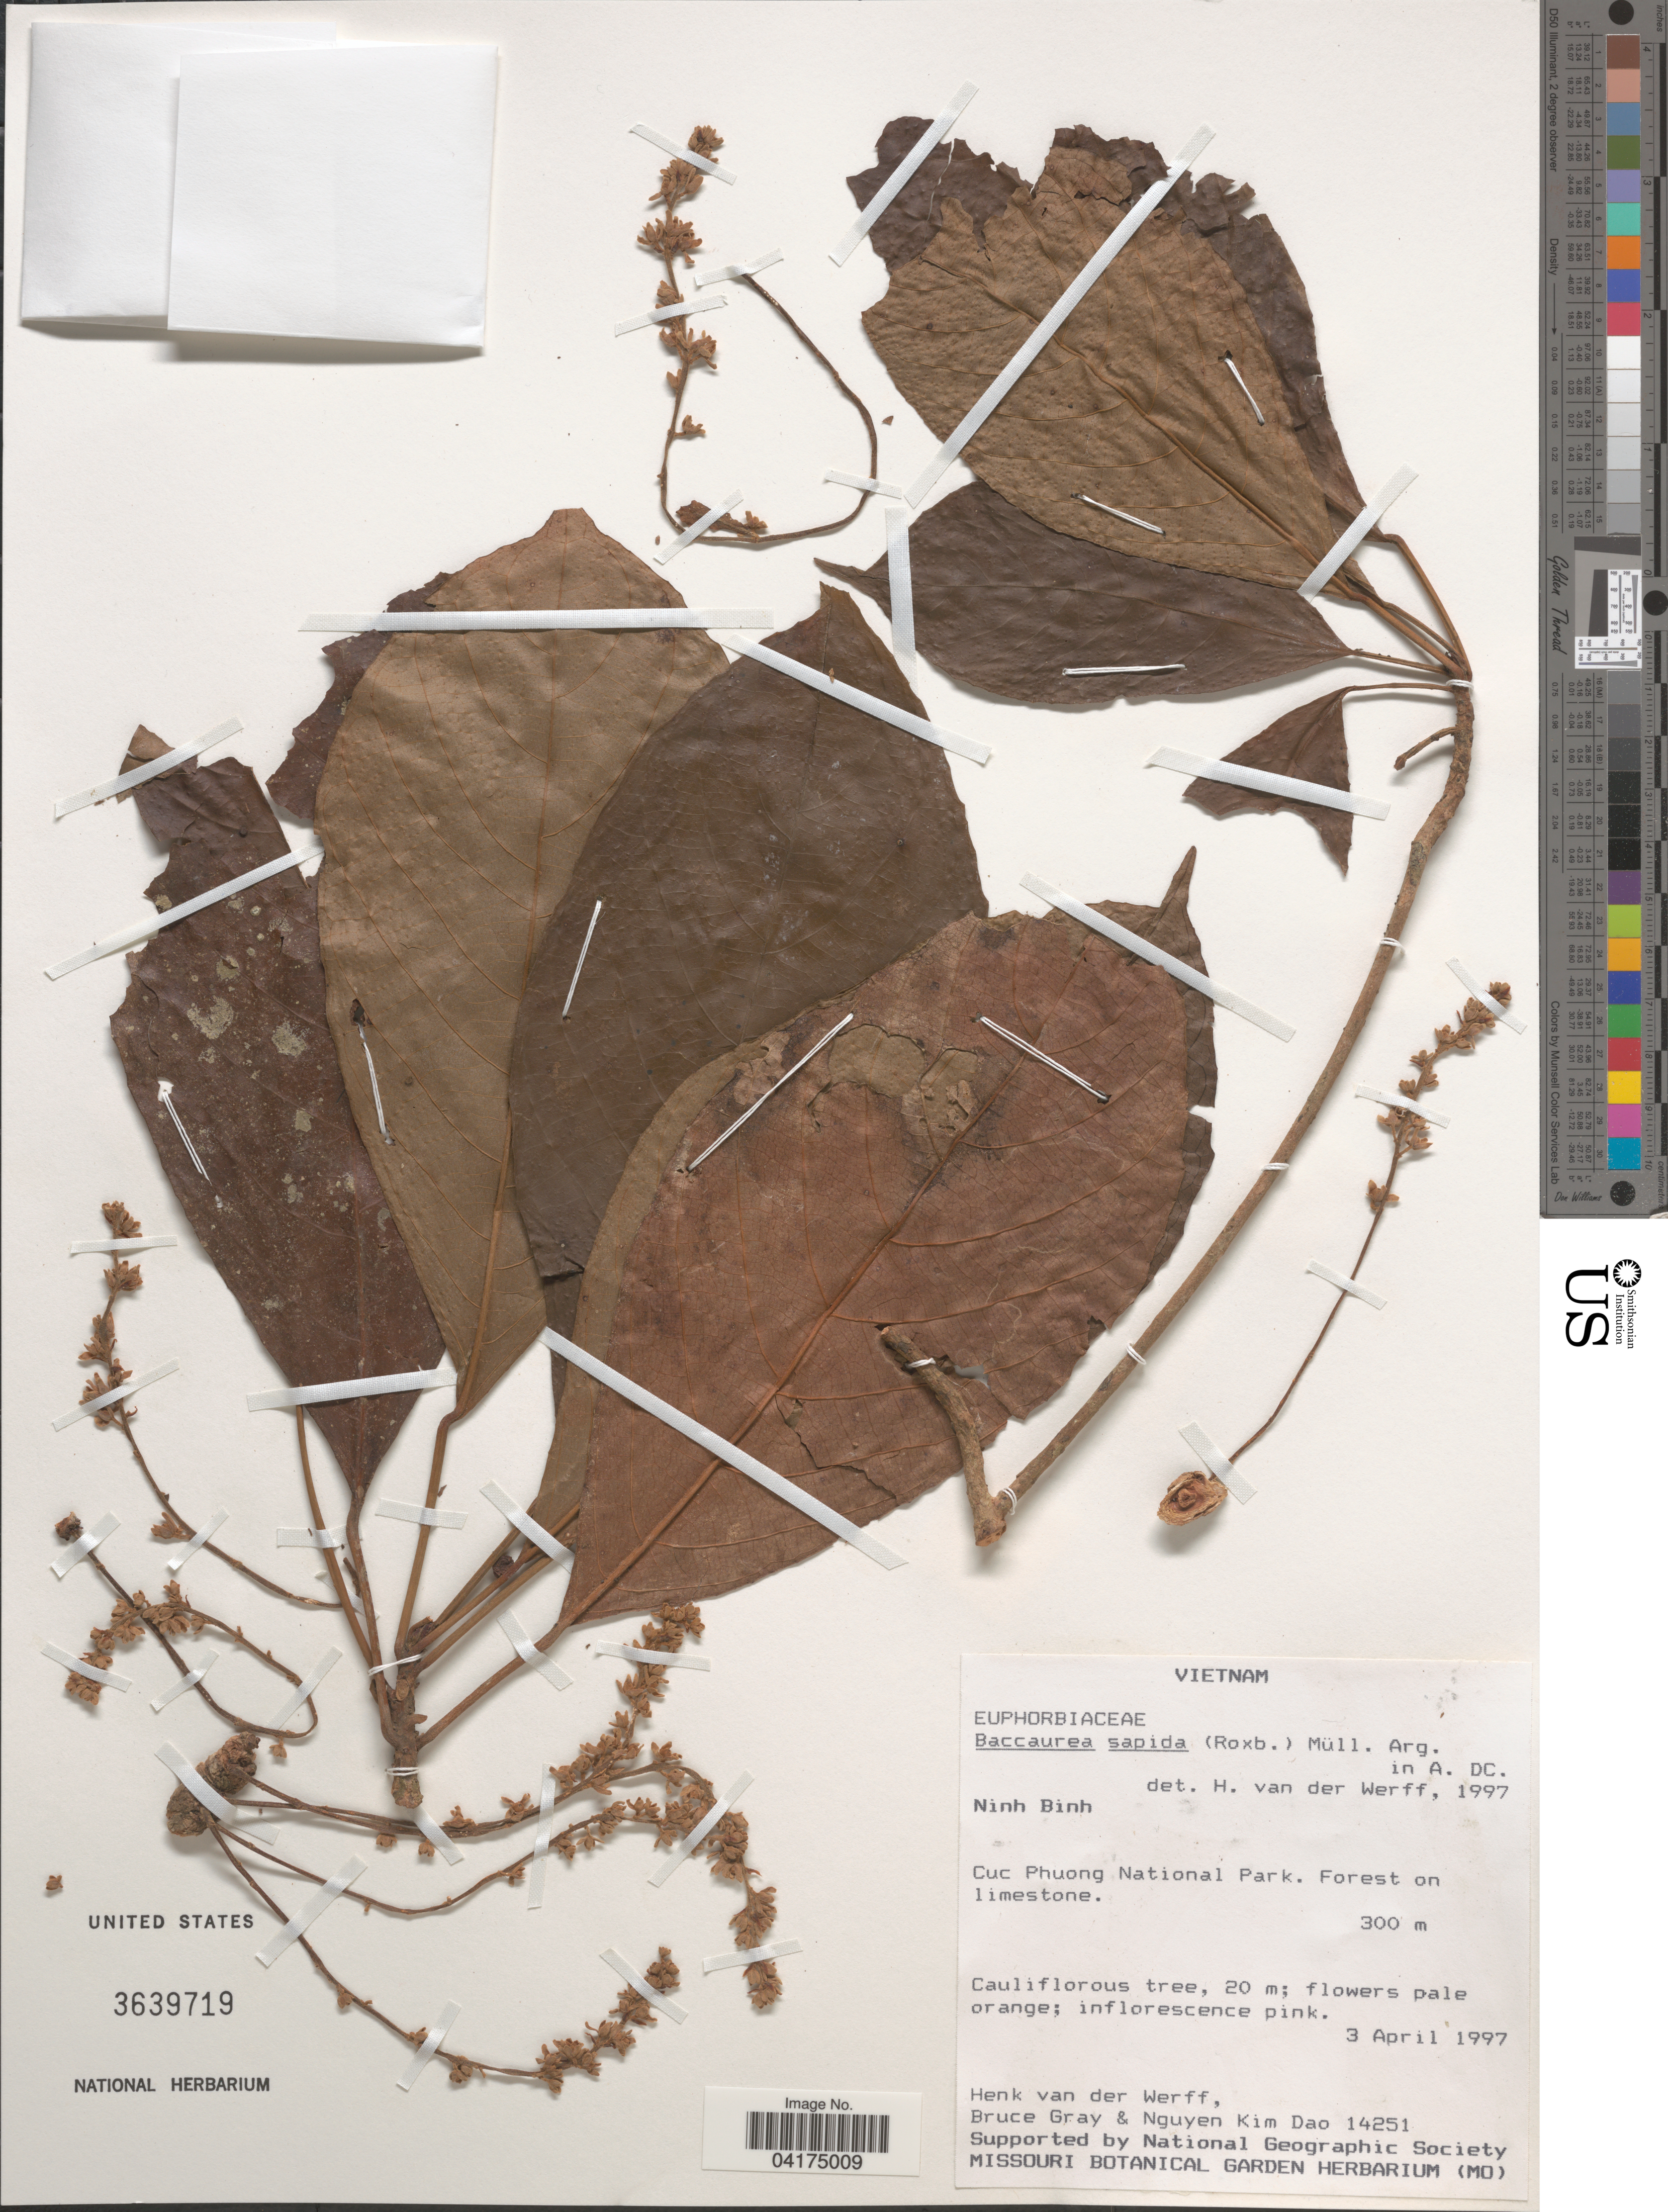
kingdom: Plantae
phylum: Tracheophyta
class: Magnoliopsida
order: Malpighiales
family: Phyllanthaceae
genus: Baccaurea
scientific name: Baccaurea sapida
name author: (Roxb.) Müll. Arg.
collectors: H. van der Werff, B. Gray & N. Dao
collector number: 14251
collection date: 1997-04-03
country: Vietnam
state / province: Ninh Binh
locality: Cuc Phuong National Park.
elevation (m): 300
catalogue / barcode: US 3639719